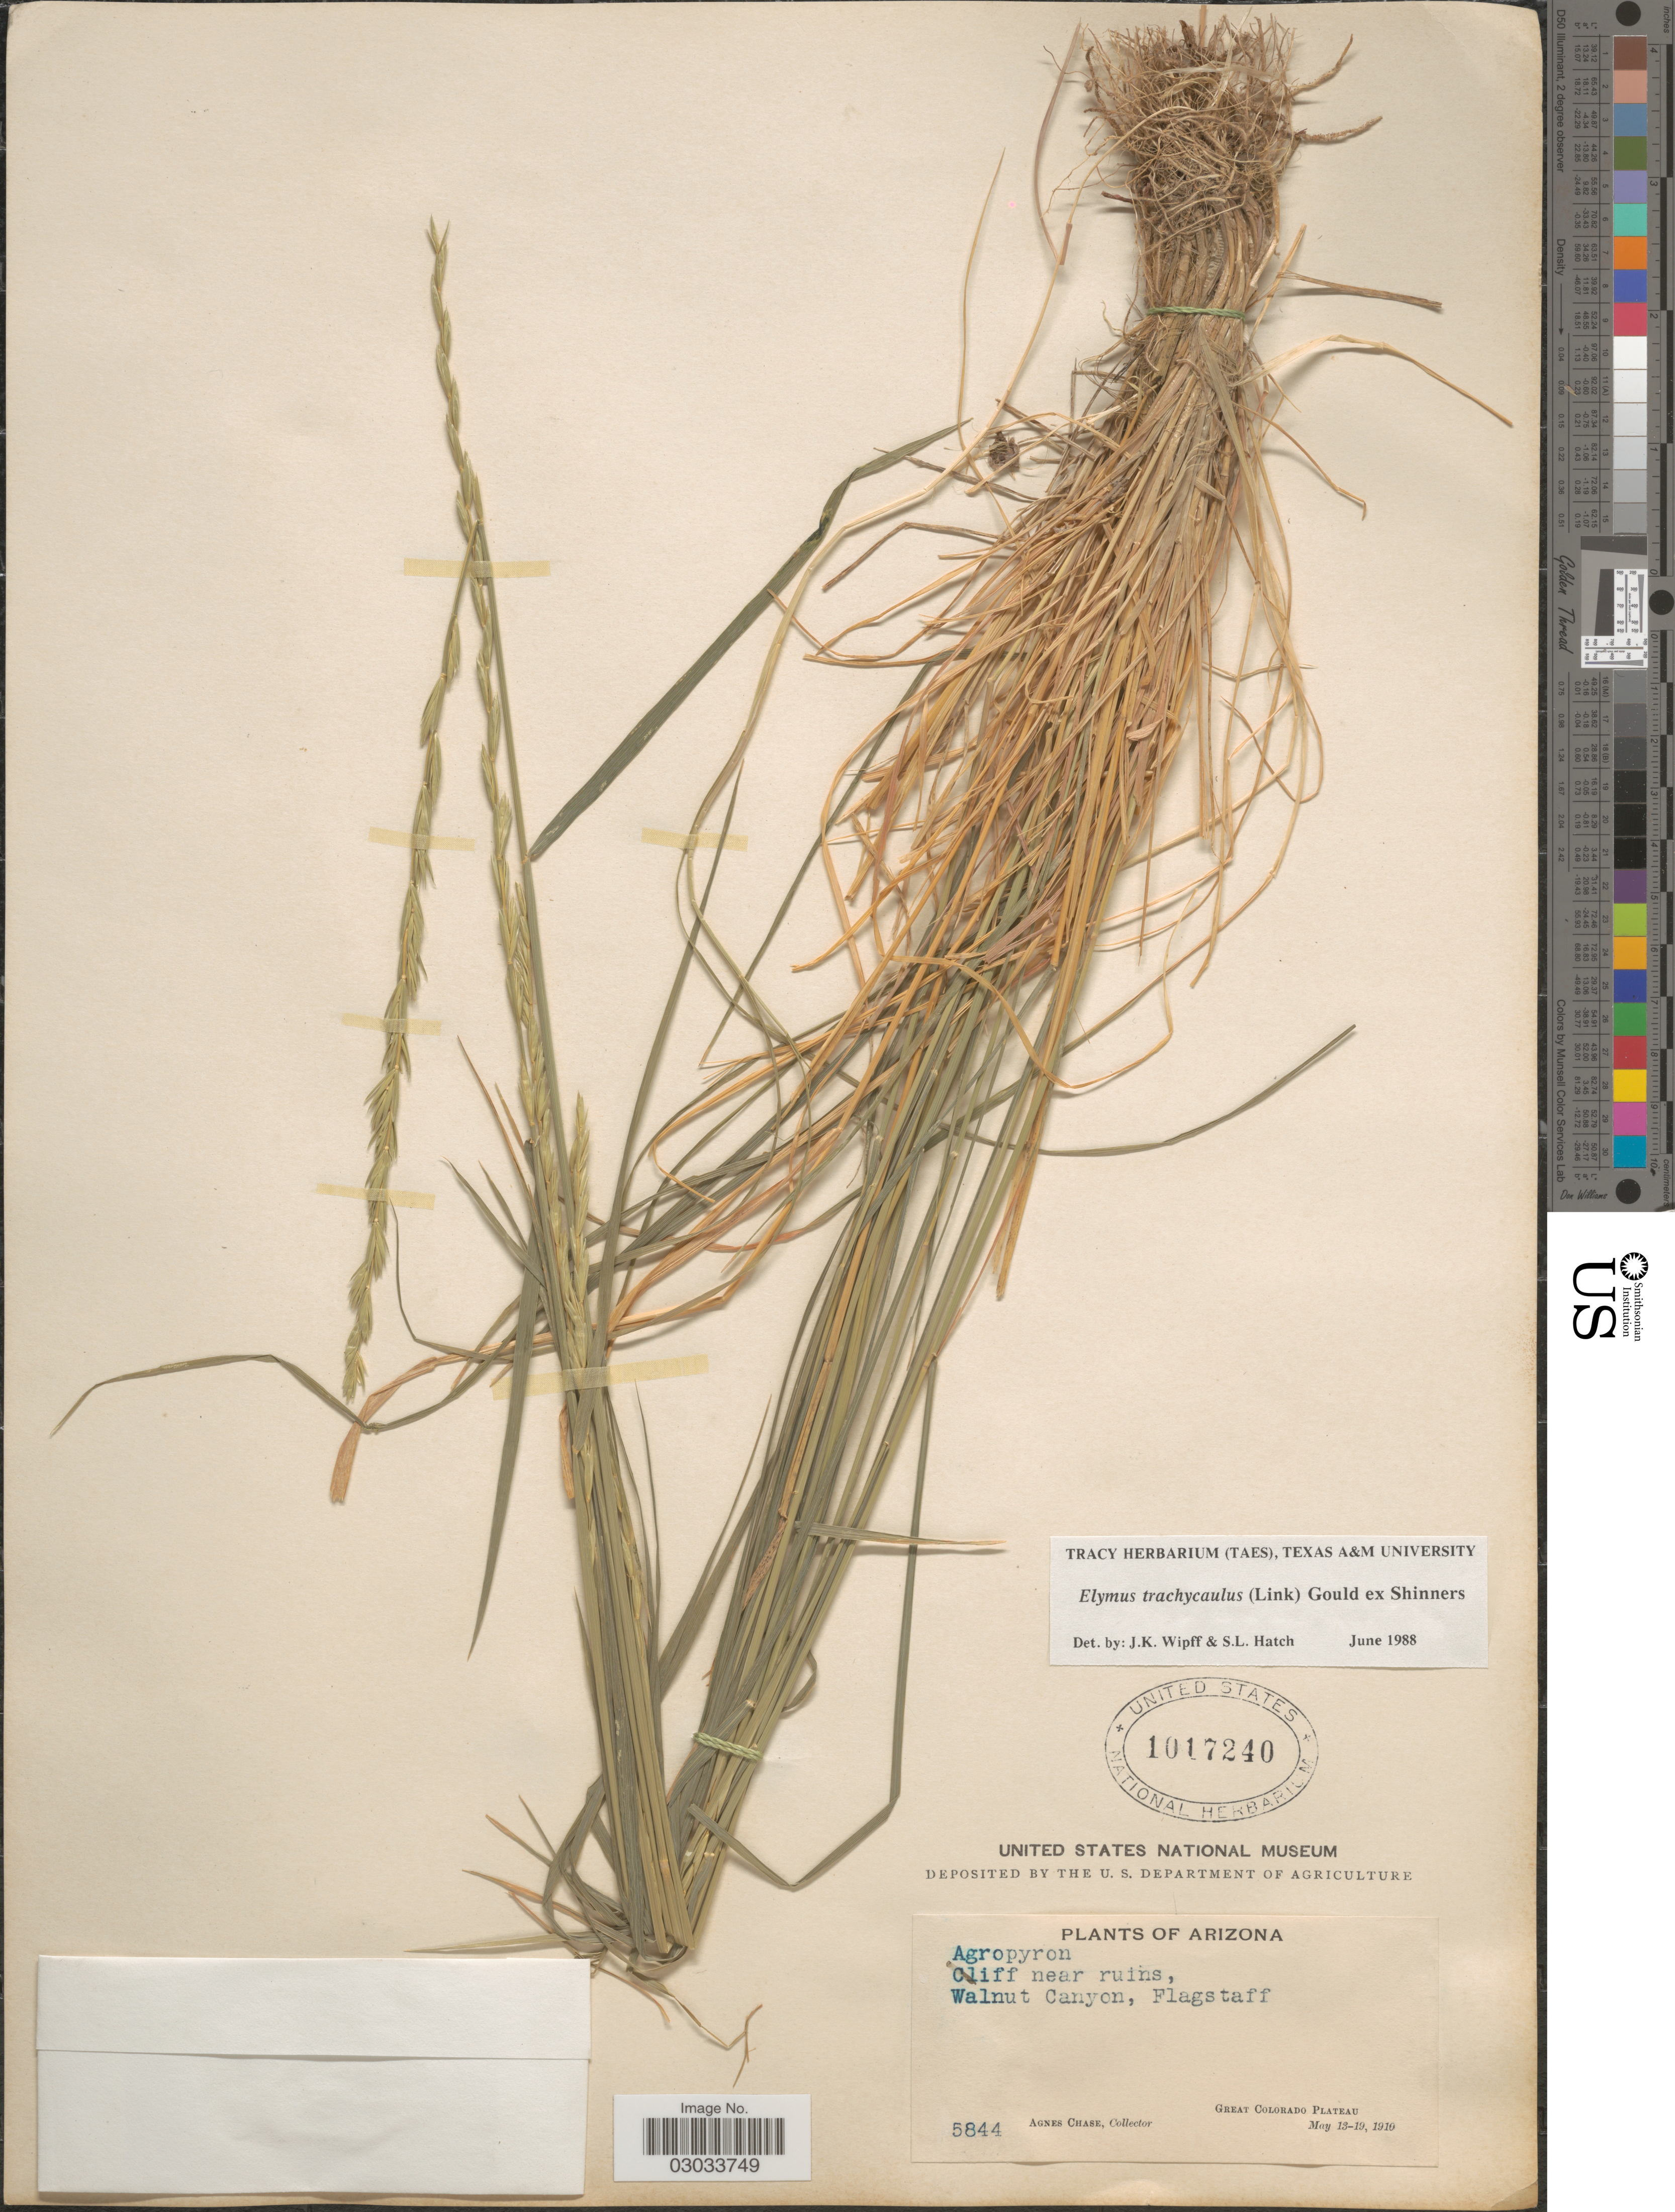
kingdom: Plantae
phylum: Tracheophyta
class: Liliopsida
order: Poales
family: Poaceae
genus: Elymus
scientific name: Elymus trachycaulus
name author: (Link) Gould ex Shinners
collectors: A. Chase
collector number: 5844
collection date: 1910-05-13/1910-05-19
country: United States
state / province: Arizona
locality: Cliff near ruins, Walnut Canyon, Flagstaff. Great Colorado Plateau.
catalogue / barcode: US 1017240